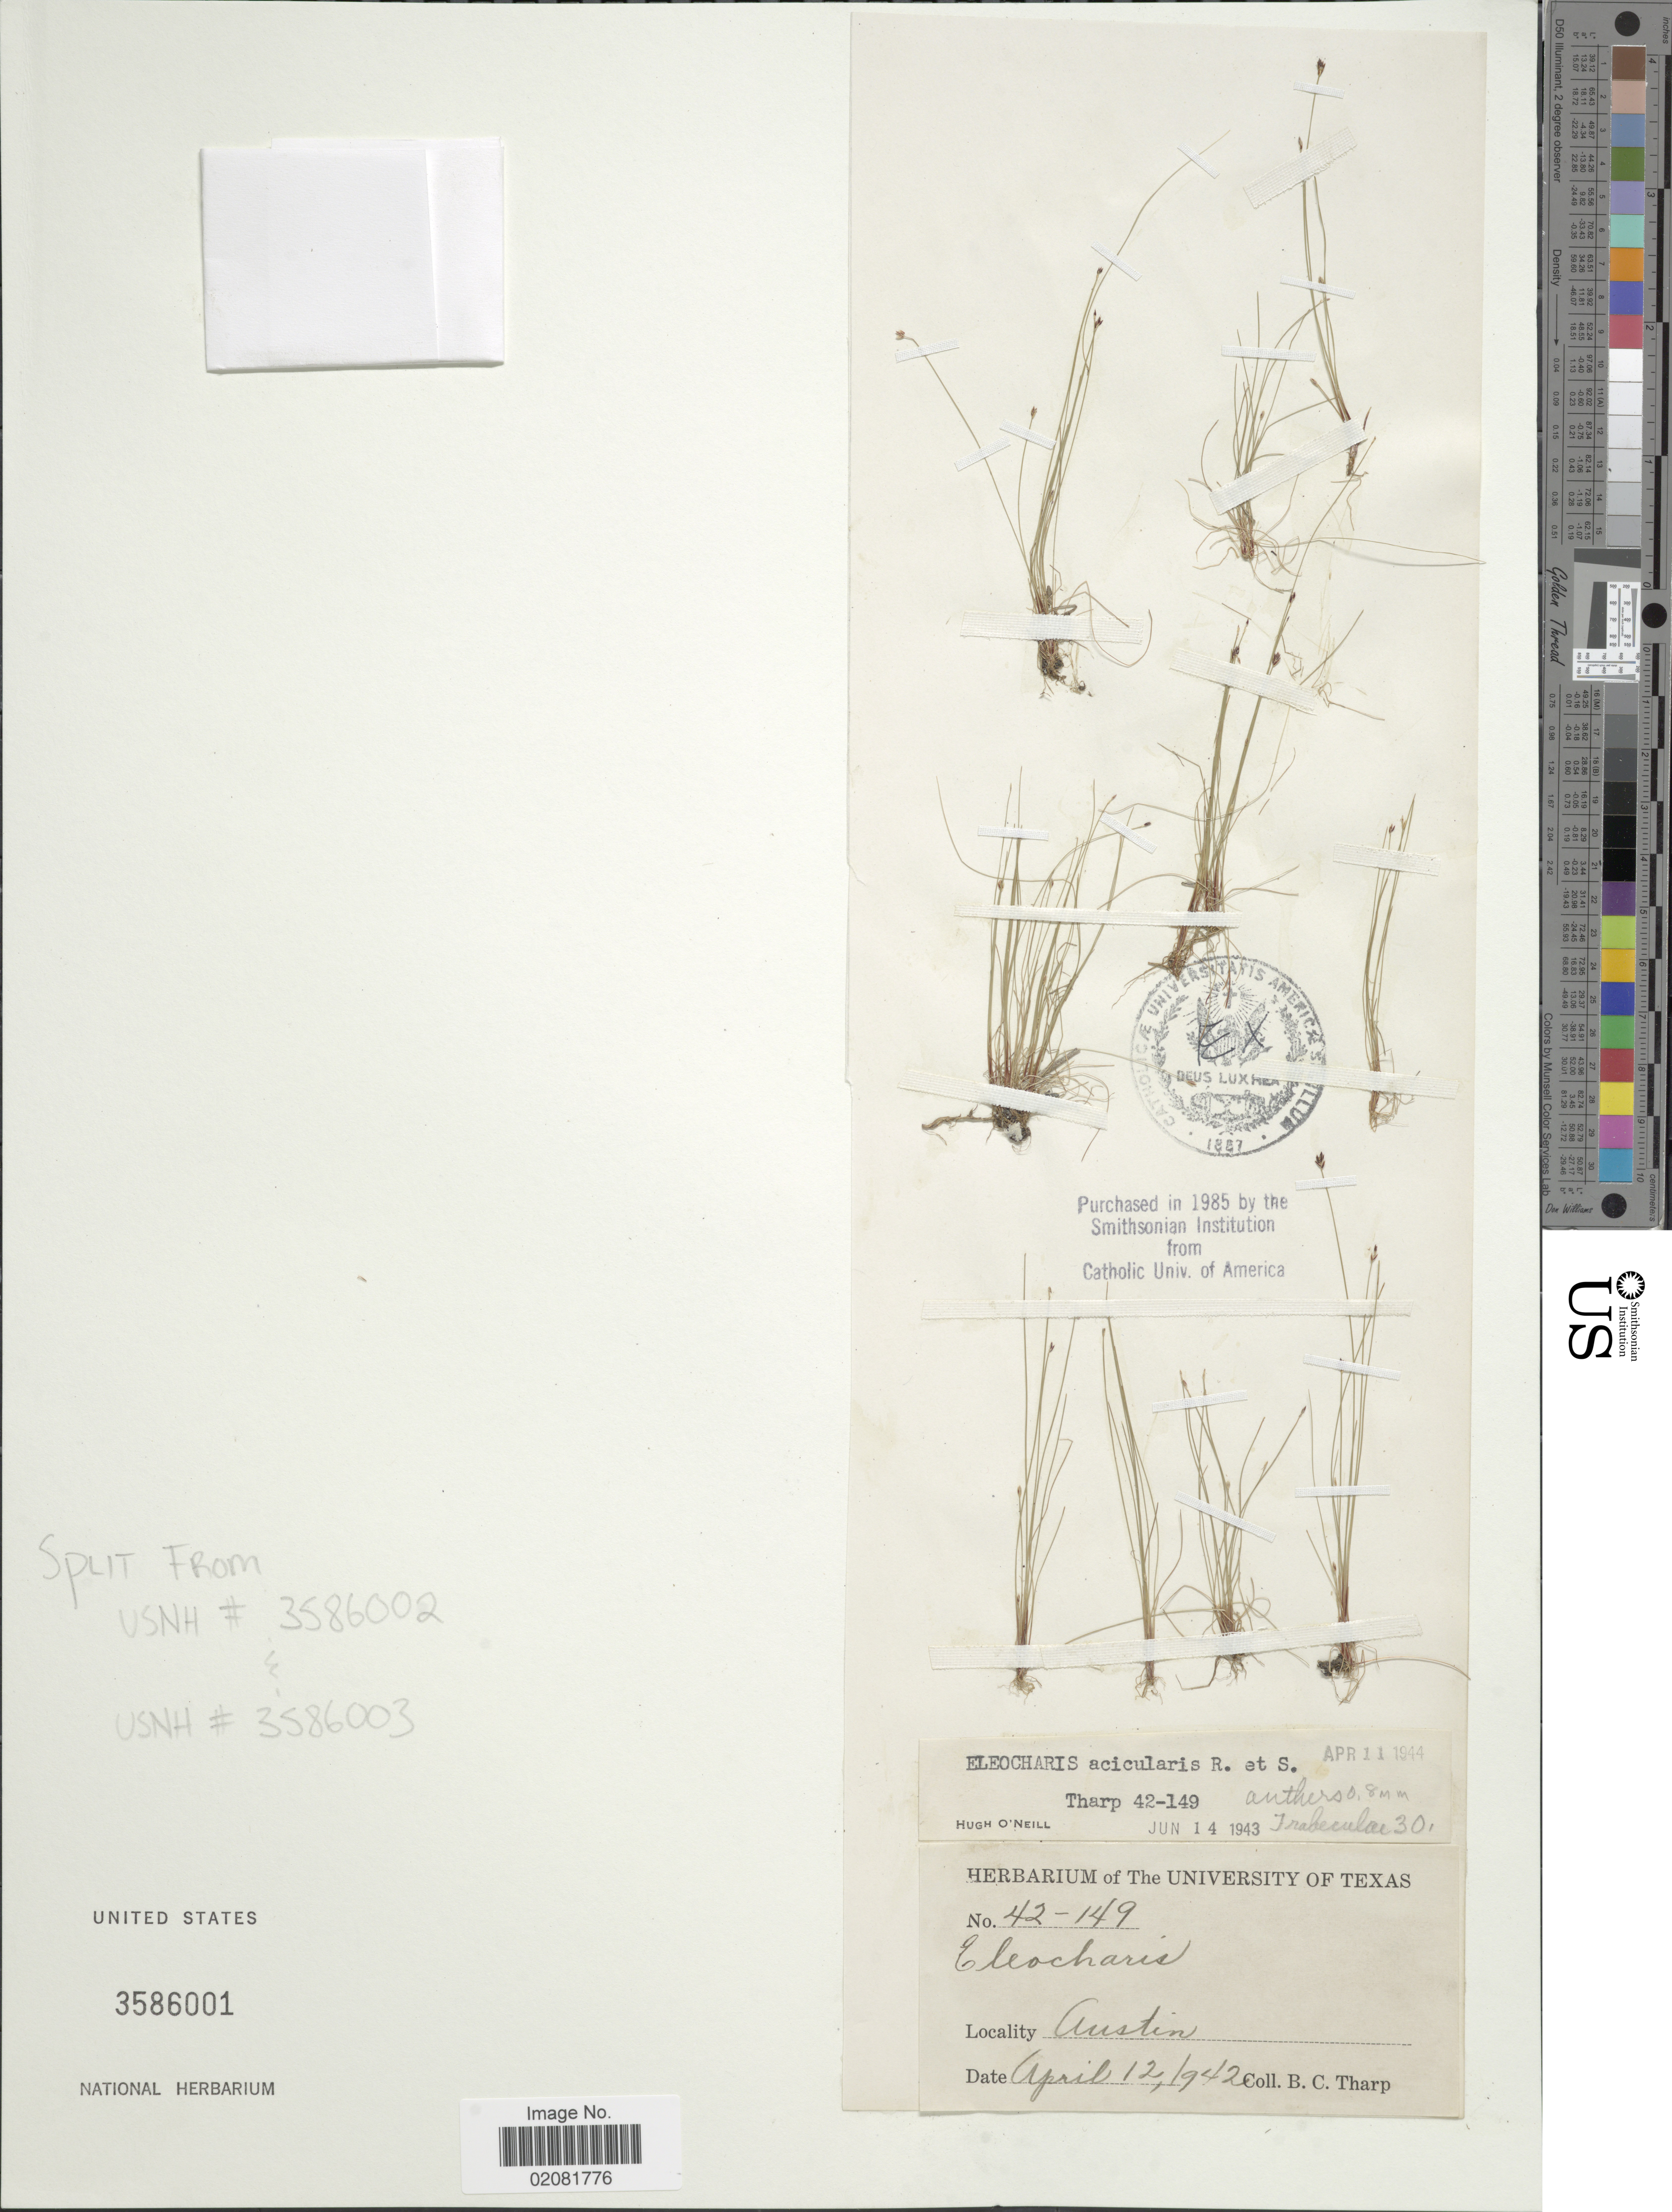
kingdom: Plantae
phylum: Tracheophyta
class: Liliopsida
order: Poales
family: Cyperaceae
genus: Eleocharis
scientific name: Eleocharis acicularis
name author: (L.) Roem. & Schult.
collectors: B. C. Tharp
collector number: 42-149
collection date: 1942-04-12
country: United States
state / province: Texas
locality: Austin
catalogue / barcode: US 3586001